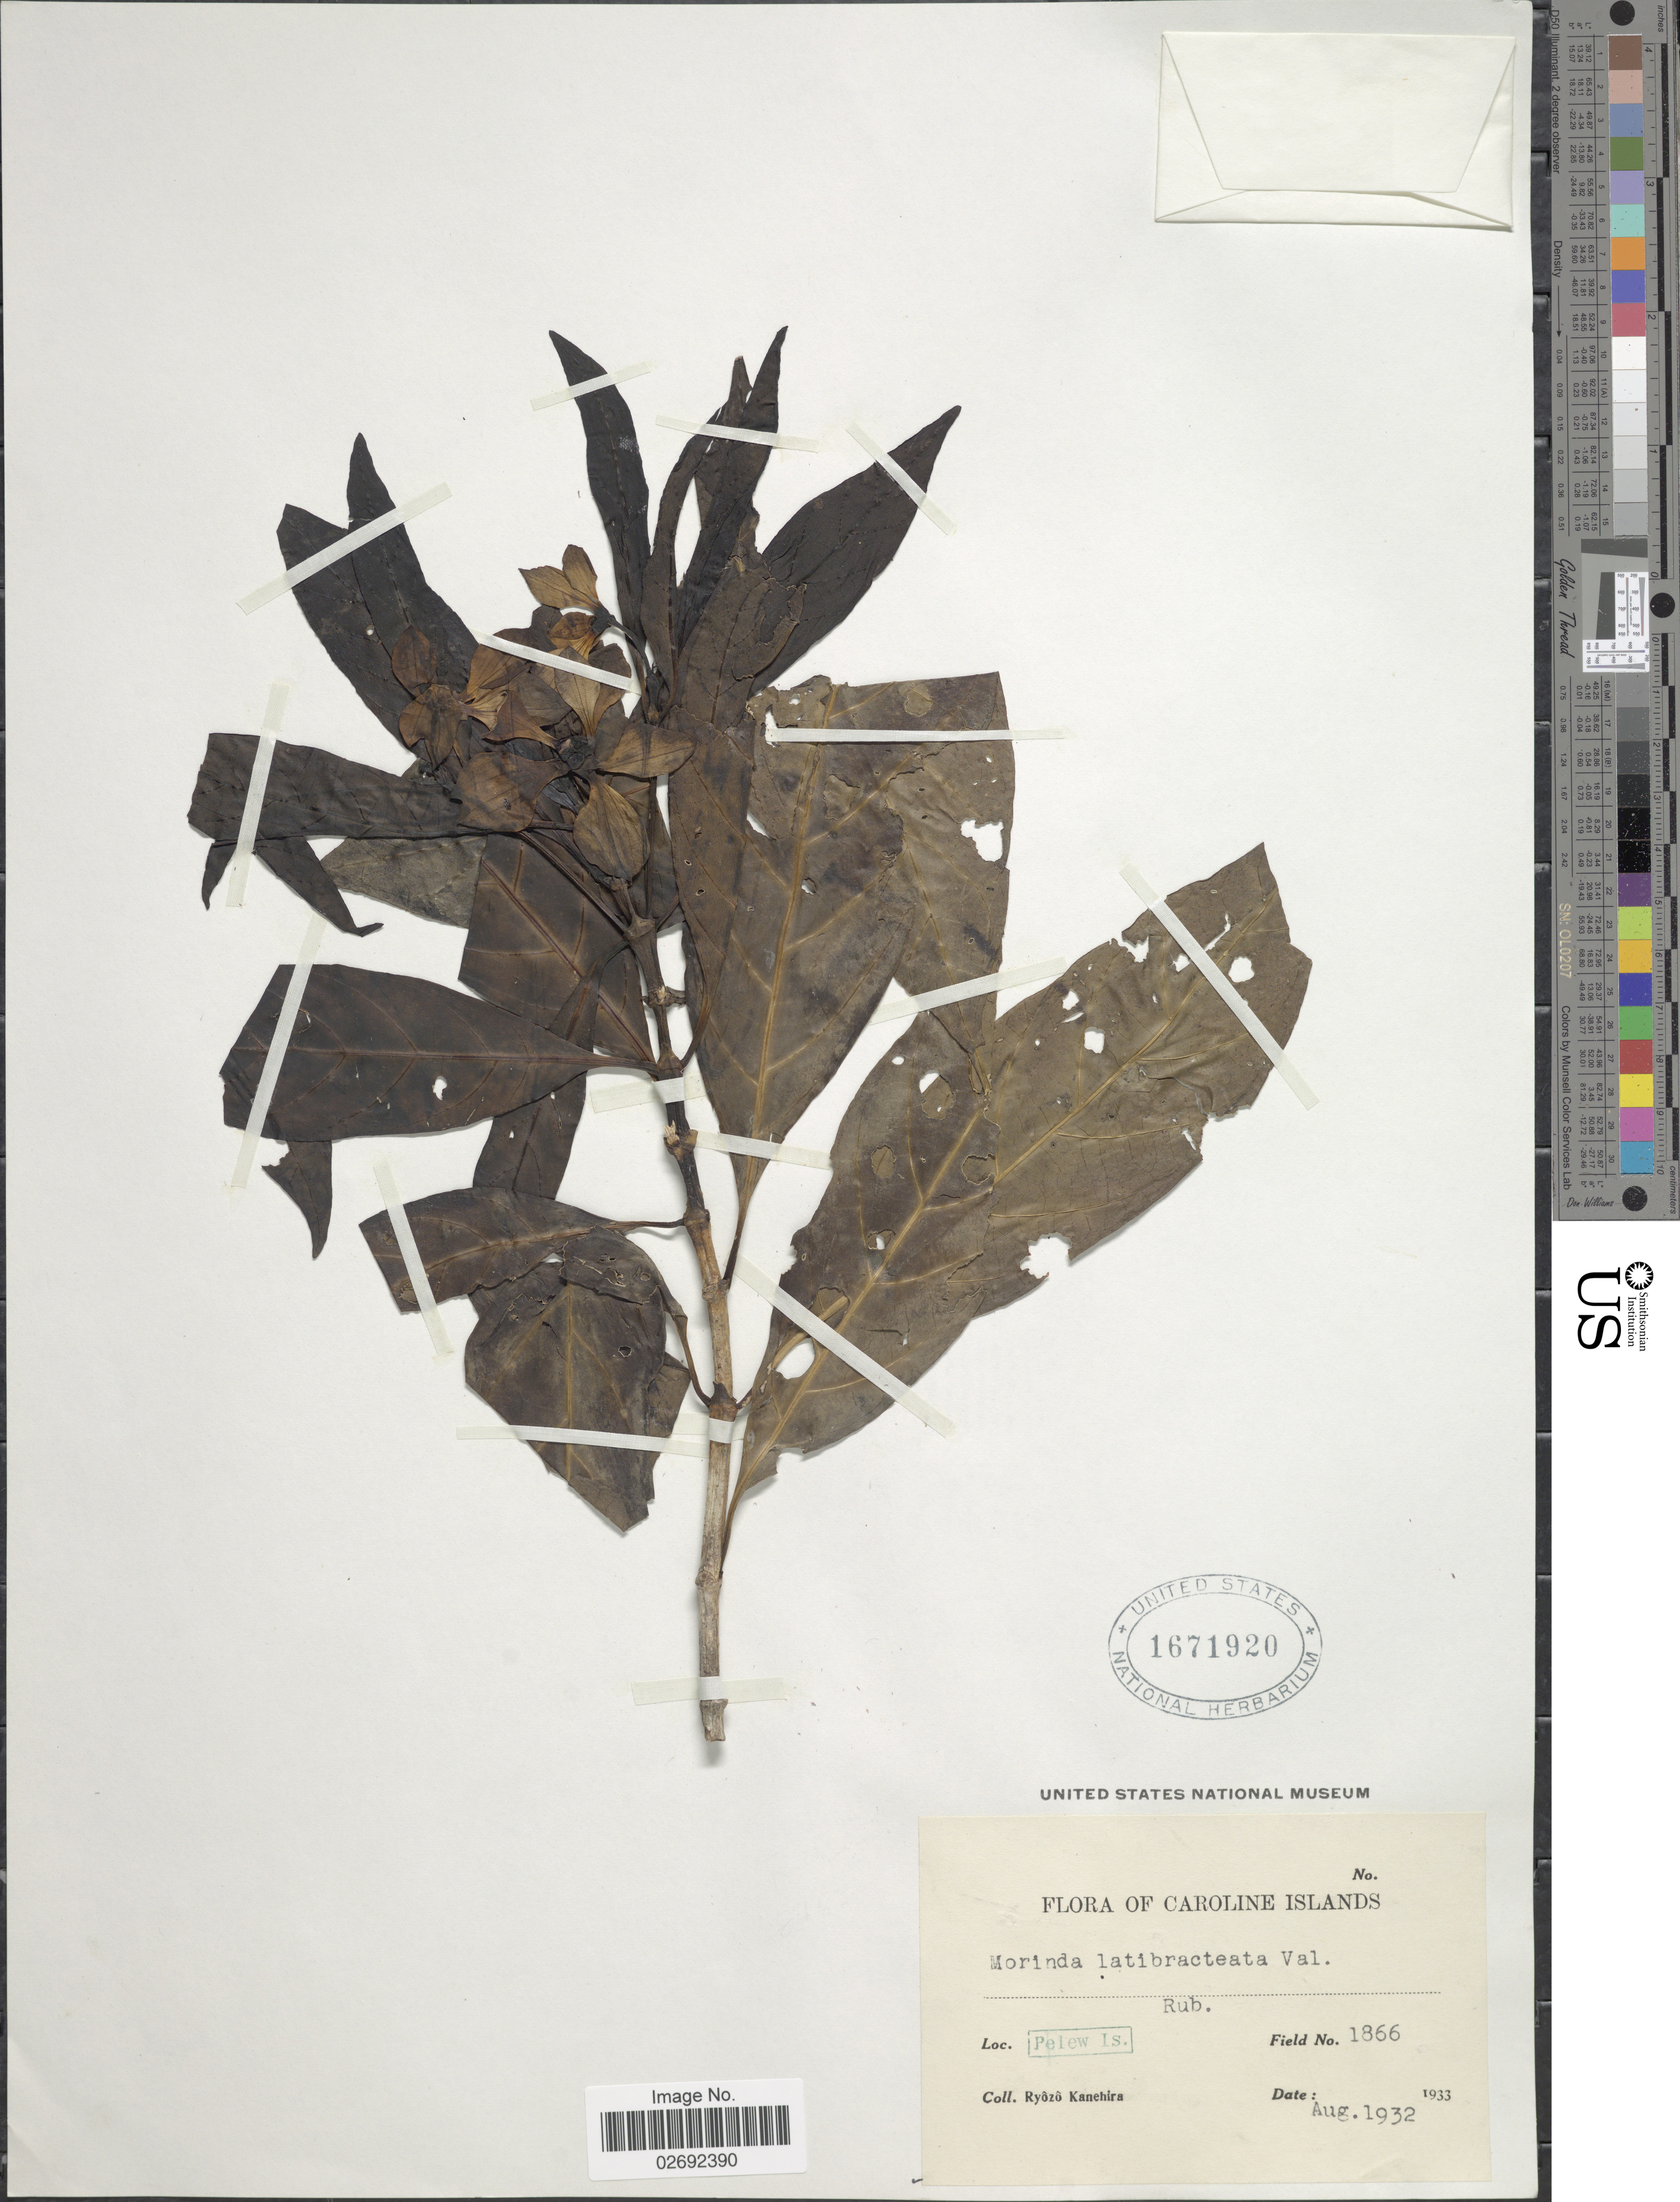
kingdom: Plantae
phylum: Tracheophyta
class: Magnoliopsida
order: Gentianales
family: Rubiaceae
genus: Morinda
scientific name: Morinda latibractea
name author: Valeton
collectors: R. Kanehira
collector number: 1866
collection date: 1932-08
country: Kiribati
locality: Caroline Islands. Pelew Is.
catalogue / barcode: US 1671920